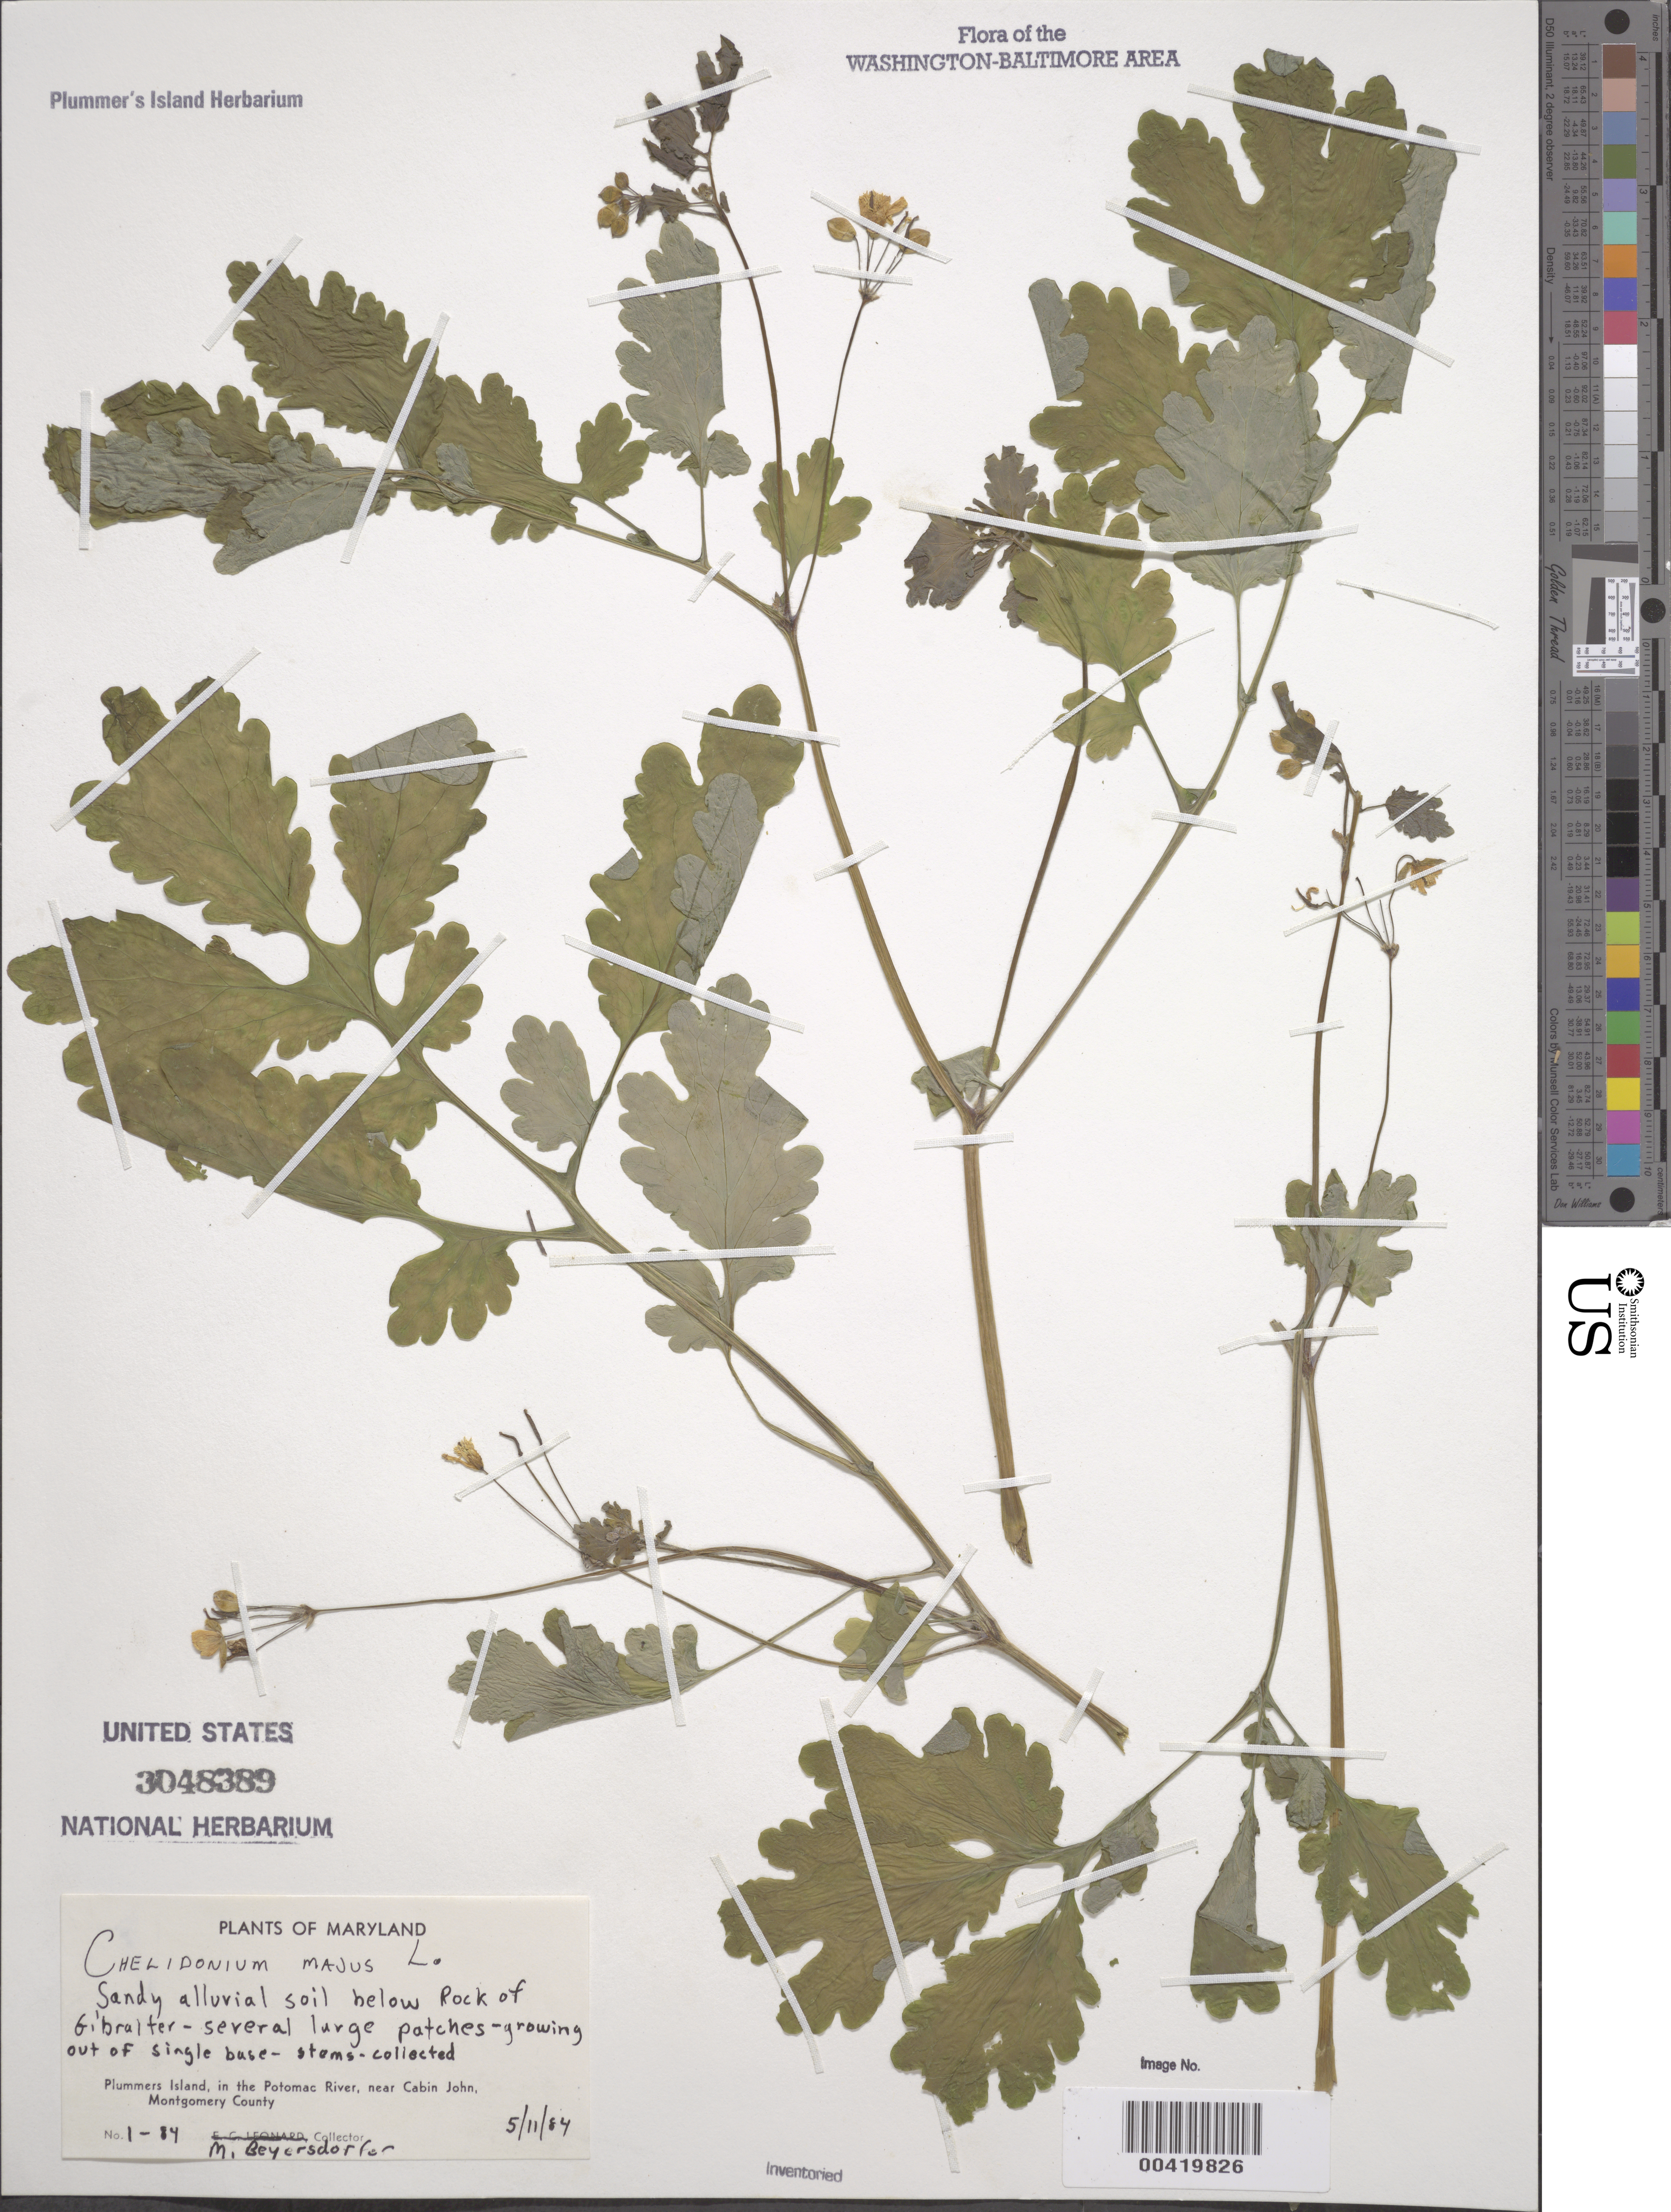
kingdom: Plantae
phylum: Tracheophyta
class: Magnoliopsida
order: Ranunculales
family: Papaveraceae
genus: Chelidonium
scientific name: Chelidonium majus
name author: L.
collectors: M. Beyersdorfer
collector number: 1-84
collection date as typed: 11 May 1984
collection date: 1984-05-11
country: United States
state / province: Maryland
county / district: Montgomery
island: Plummers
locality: Plummer's Island; below Rock of Gibraltar C. & O. Canal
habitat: Sandy alluvial soil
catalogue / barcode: US 3048389